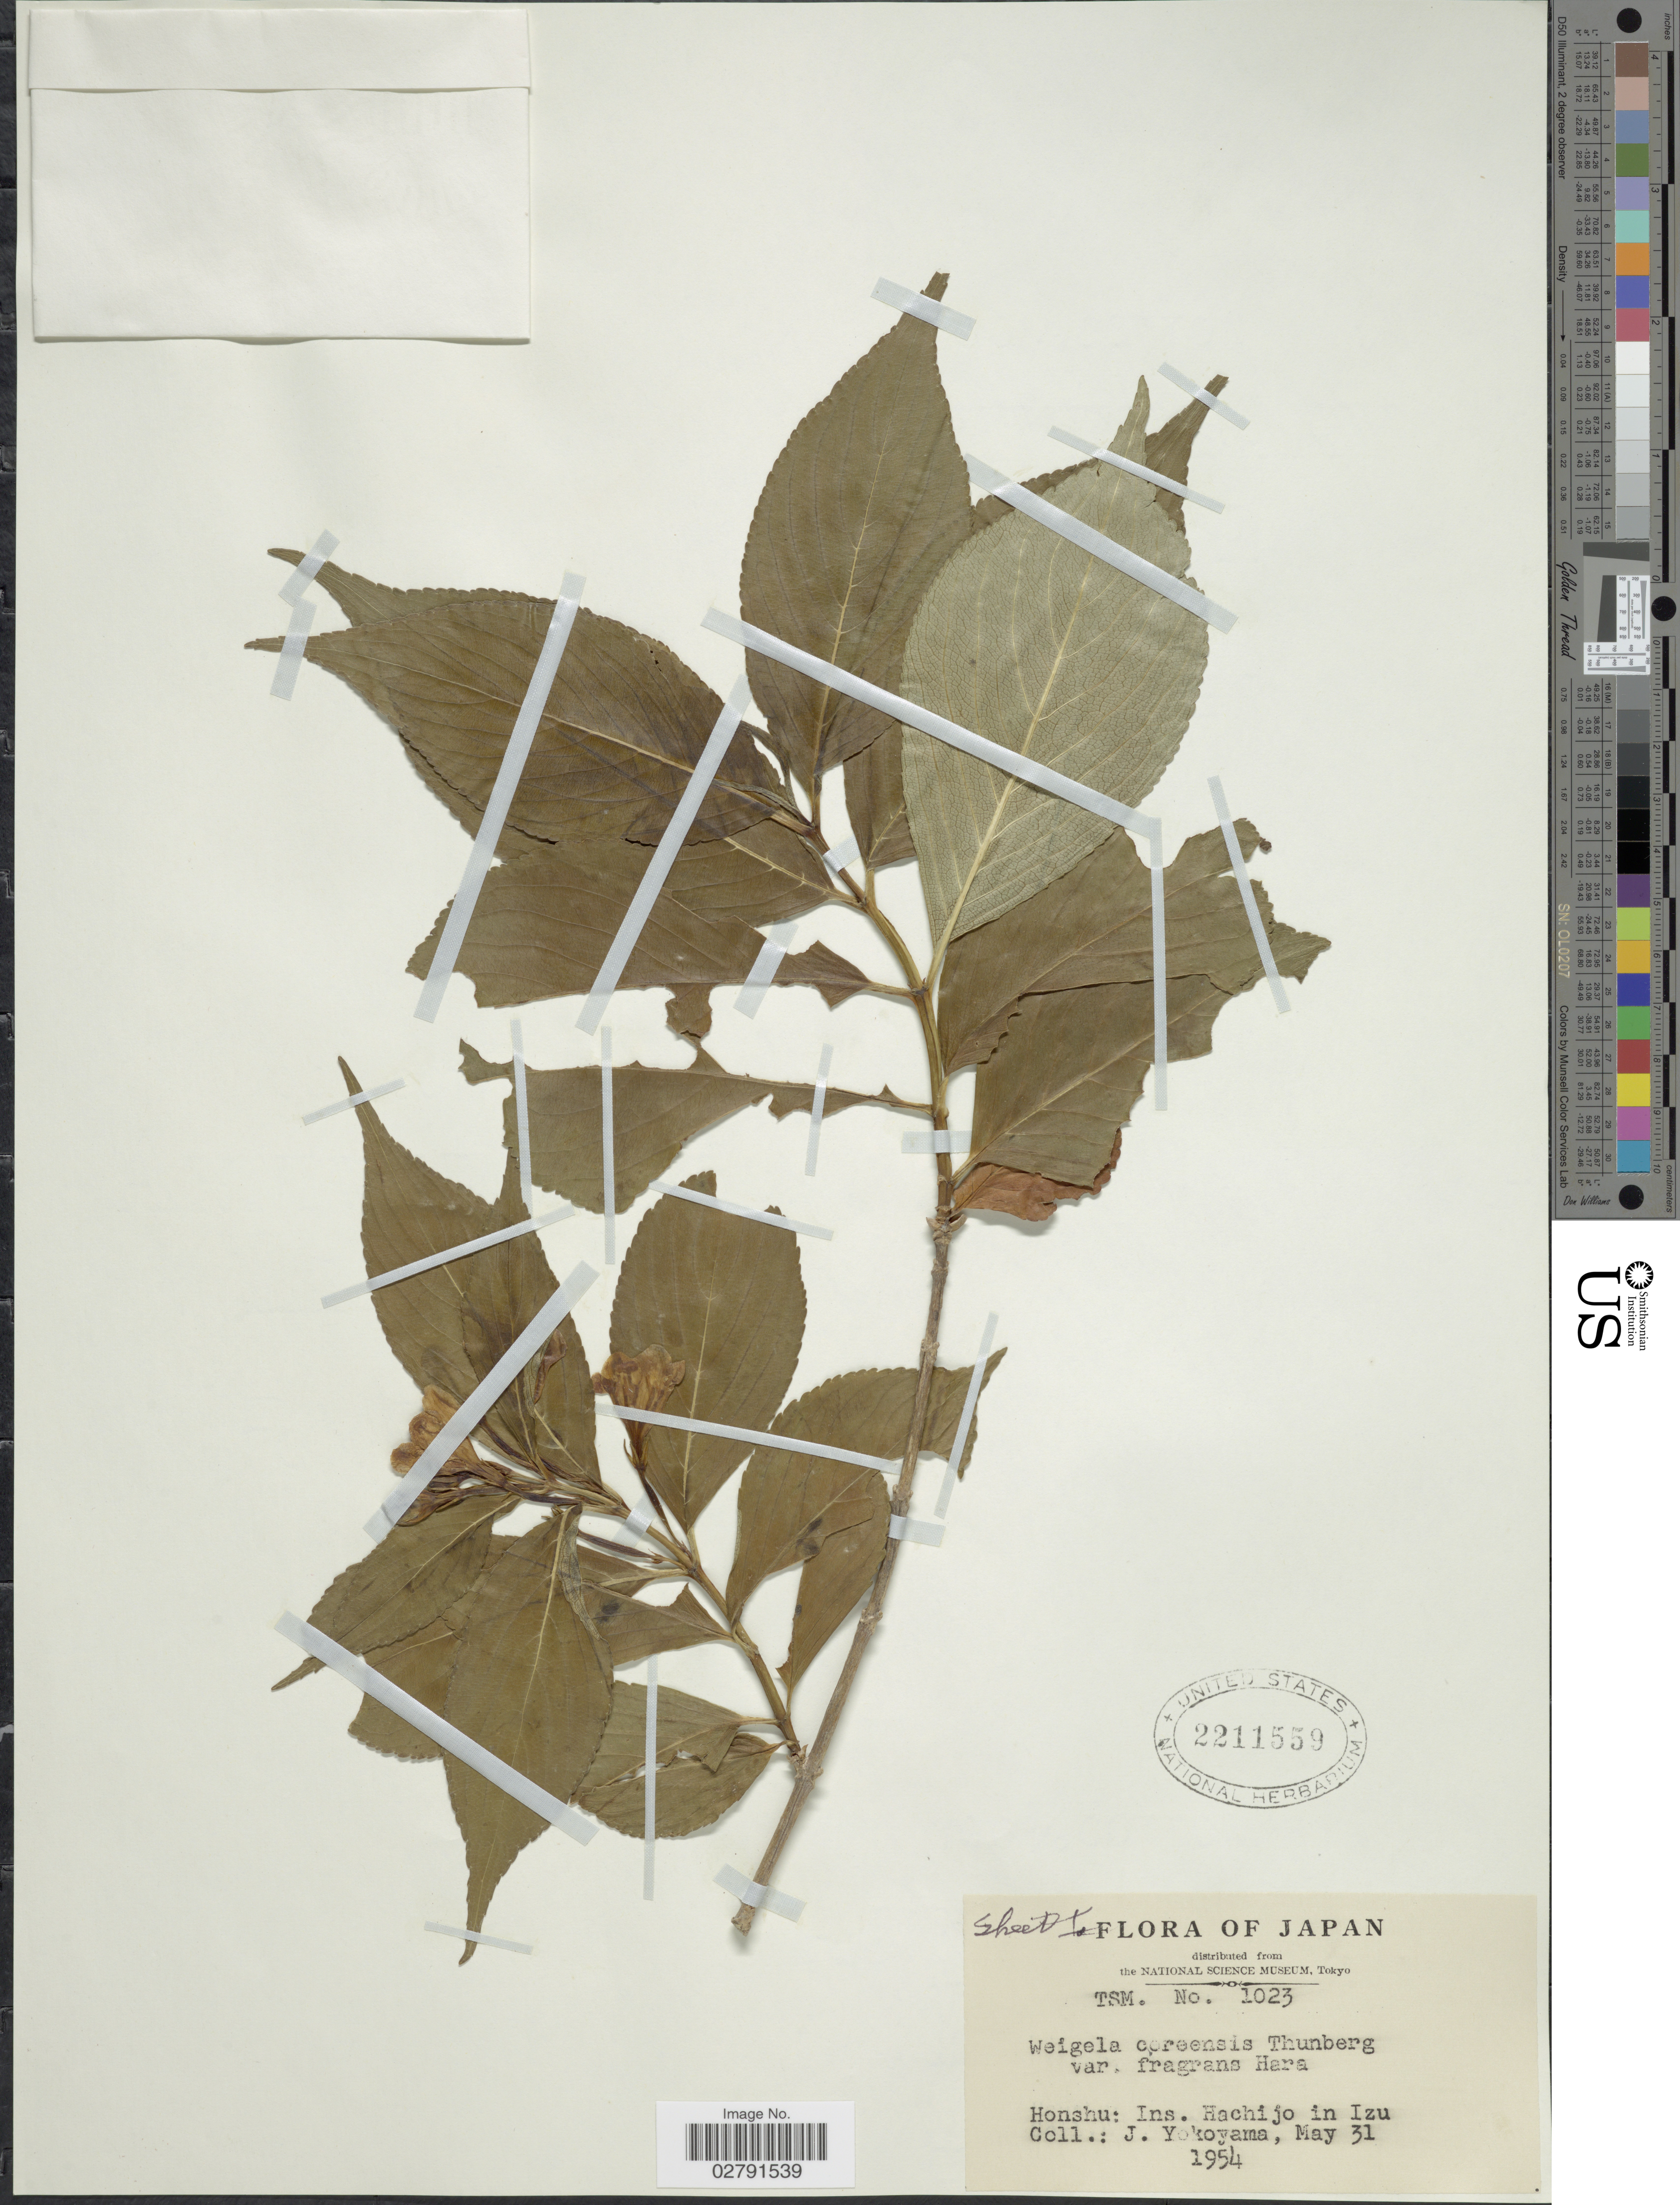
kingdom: Plantae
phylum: Tracheophyta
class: Magnoliopsida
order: Dipsacales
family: Caprifoliaceae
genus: Diervilla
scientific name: Diervilla coraeensis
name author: (Thunb.) DC.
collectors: J. Yokoyama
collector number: TSM 1023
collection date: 1954-05-31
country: Japan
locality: Honshu: Ins. Hachijo in Izu.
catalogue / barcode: US 2211559